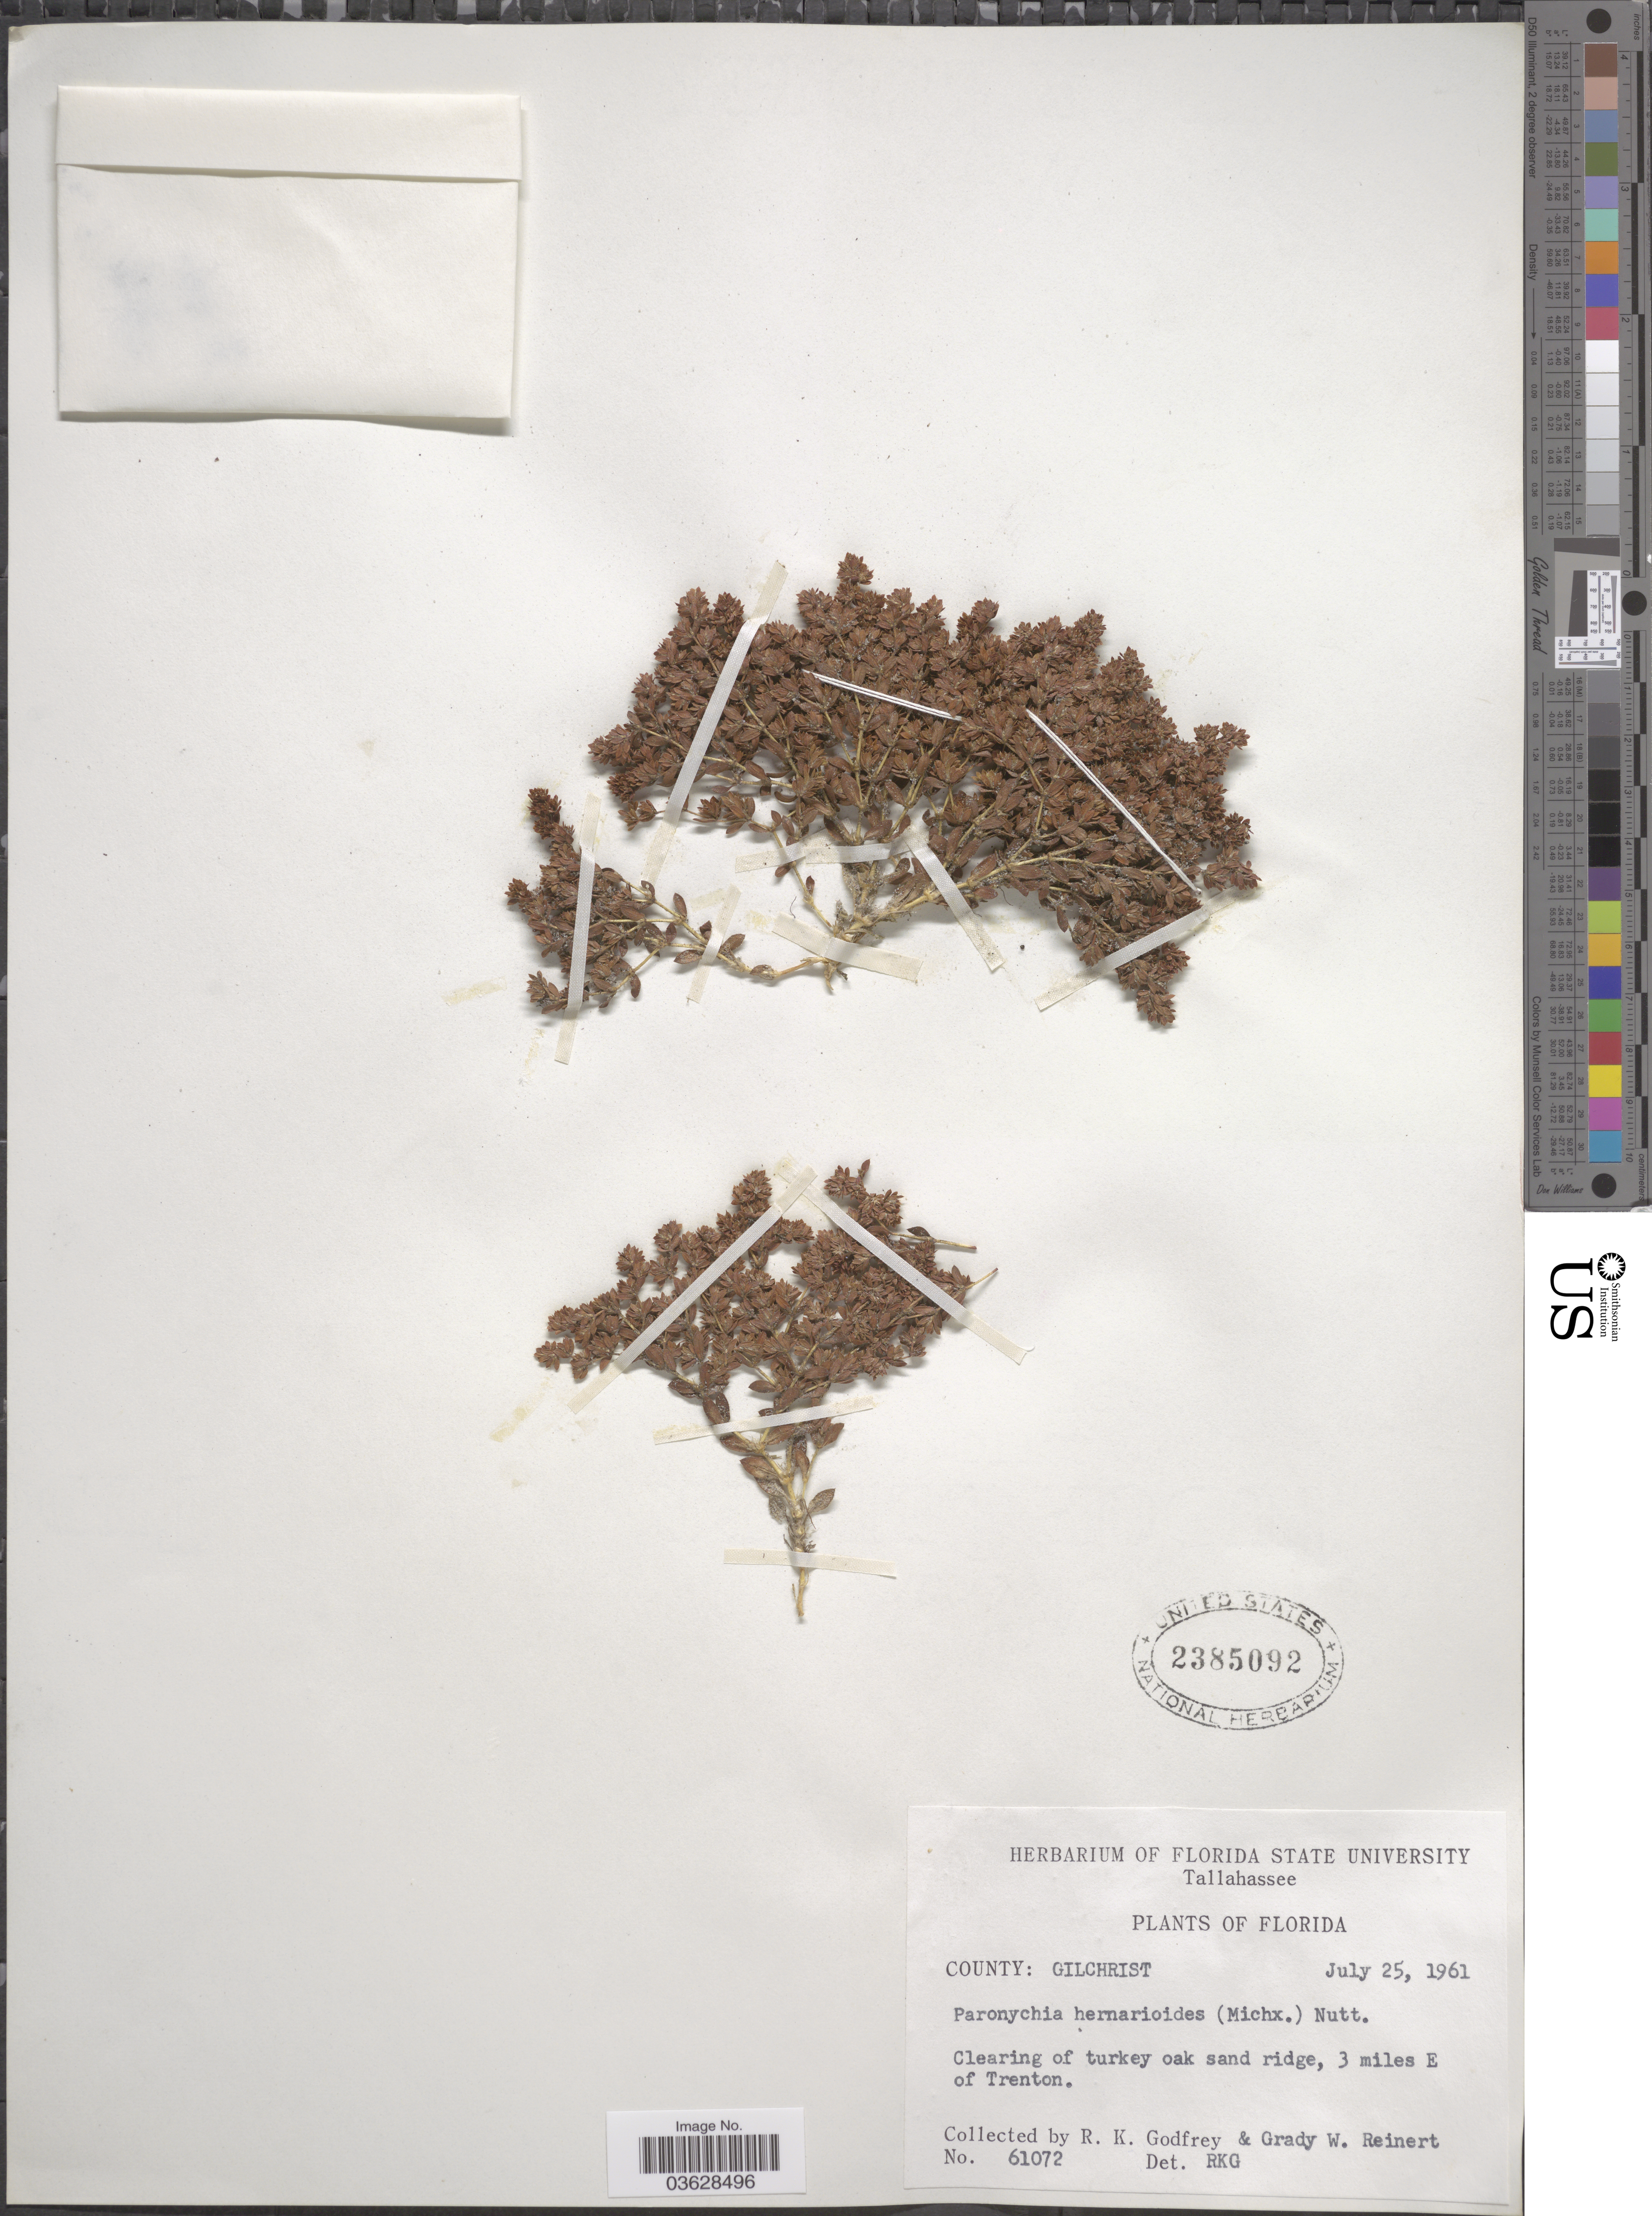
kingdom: Plantae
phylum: Tracheophyta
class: Magnoliopsida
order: Caryophyllales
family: Caryophyllaceae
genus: Paronychia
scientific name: Paronychia herniarioides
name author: (Michx.) Nutt.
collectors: R. K. Godfrey & G. Reinert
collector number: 61072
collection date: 1961-07-25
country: United States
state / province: Florida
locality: County: Gilchrist. 3 miles E of Trenton.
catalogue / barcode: US 2385092